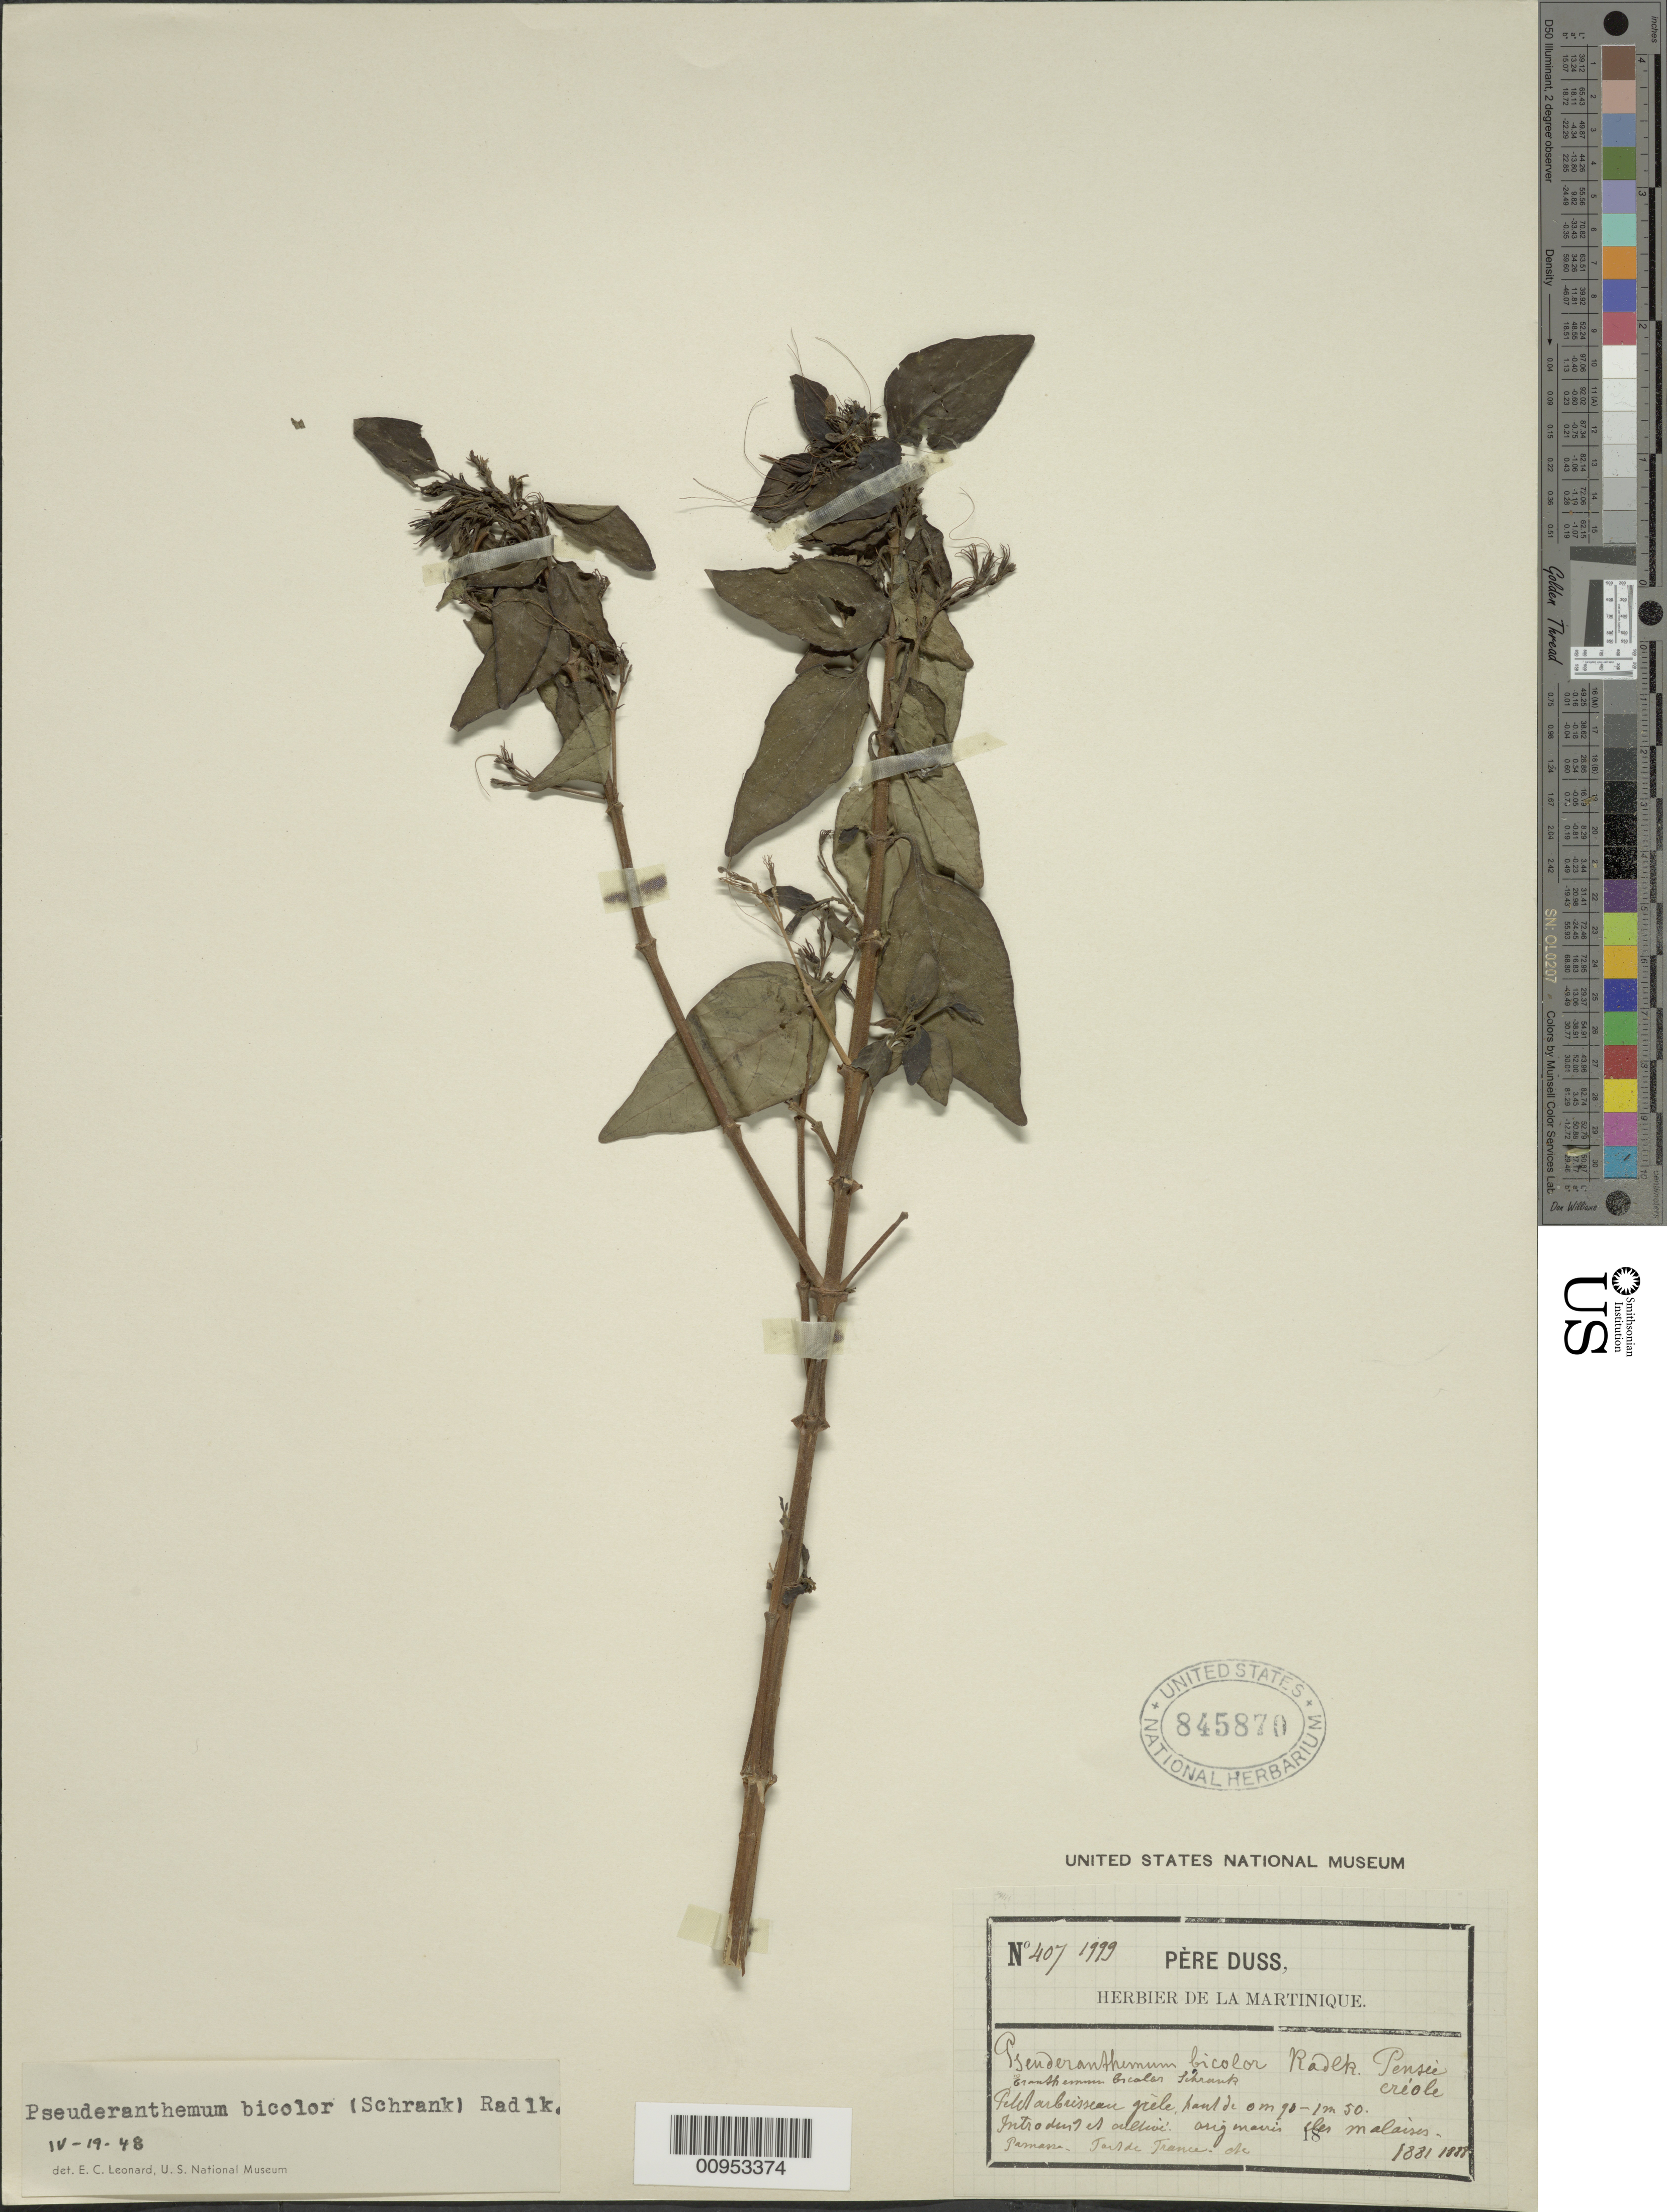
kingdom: Plantae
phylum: Tracheophyta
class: Magnoliopsida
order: Lamiales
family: Acanthaceae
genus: Pseuderanthemum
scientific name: Pseuderanthemum bicolor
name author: Radlk.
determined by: Leonard, Emery C., (US)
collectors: Père Duss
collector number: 407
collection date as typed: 1881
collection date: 1881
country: Martinique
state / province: Fort-de-France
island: Martinique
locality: Parnasse, Fort de France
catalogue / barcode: US 845870